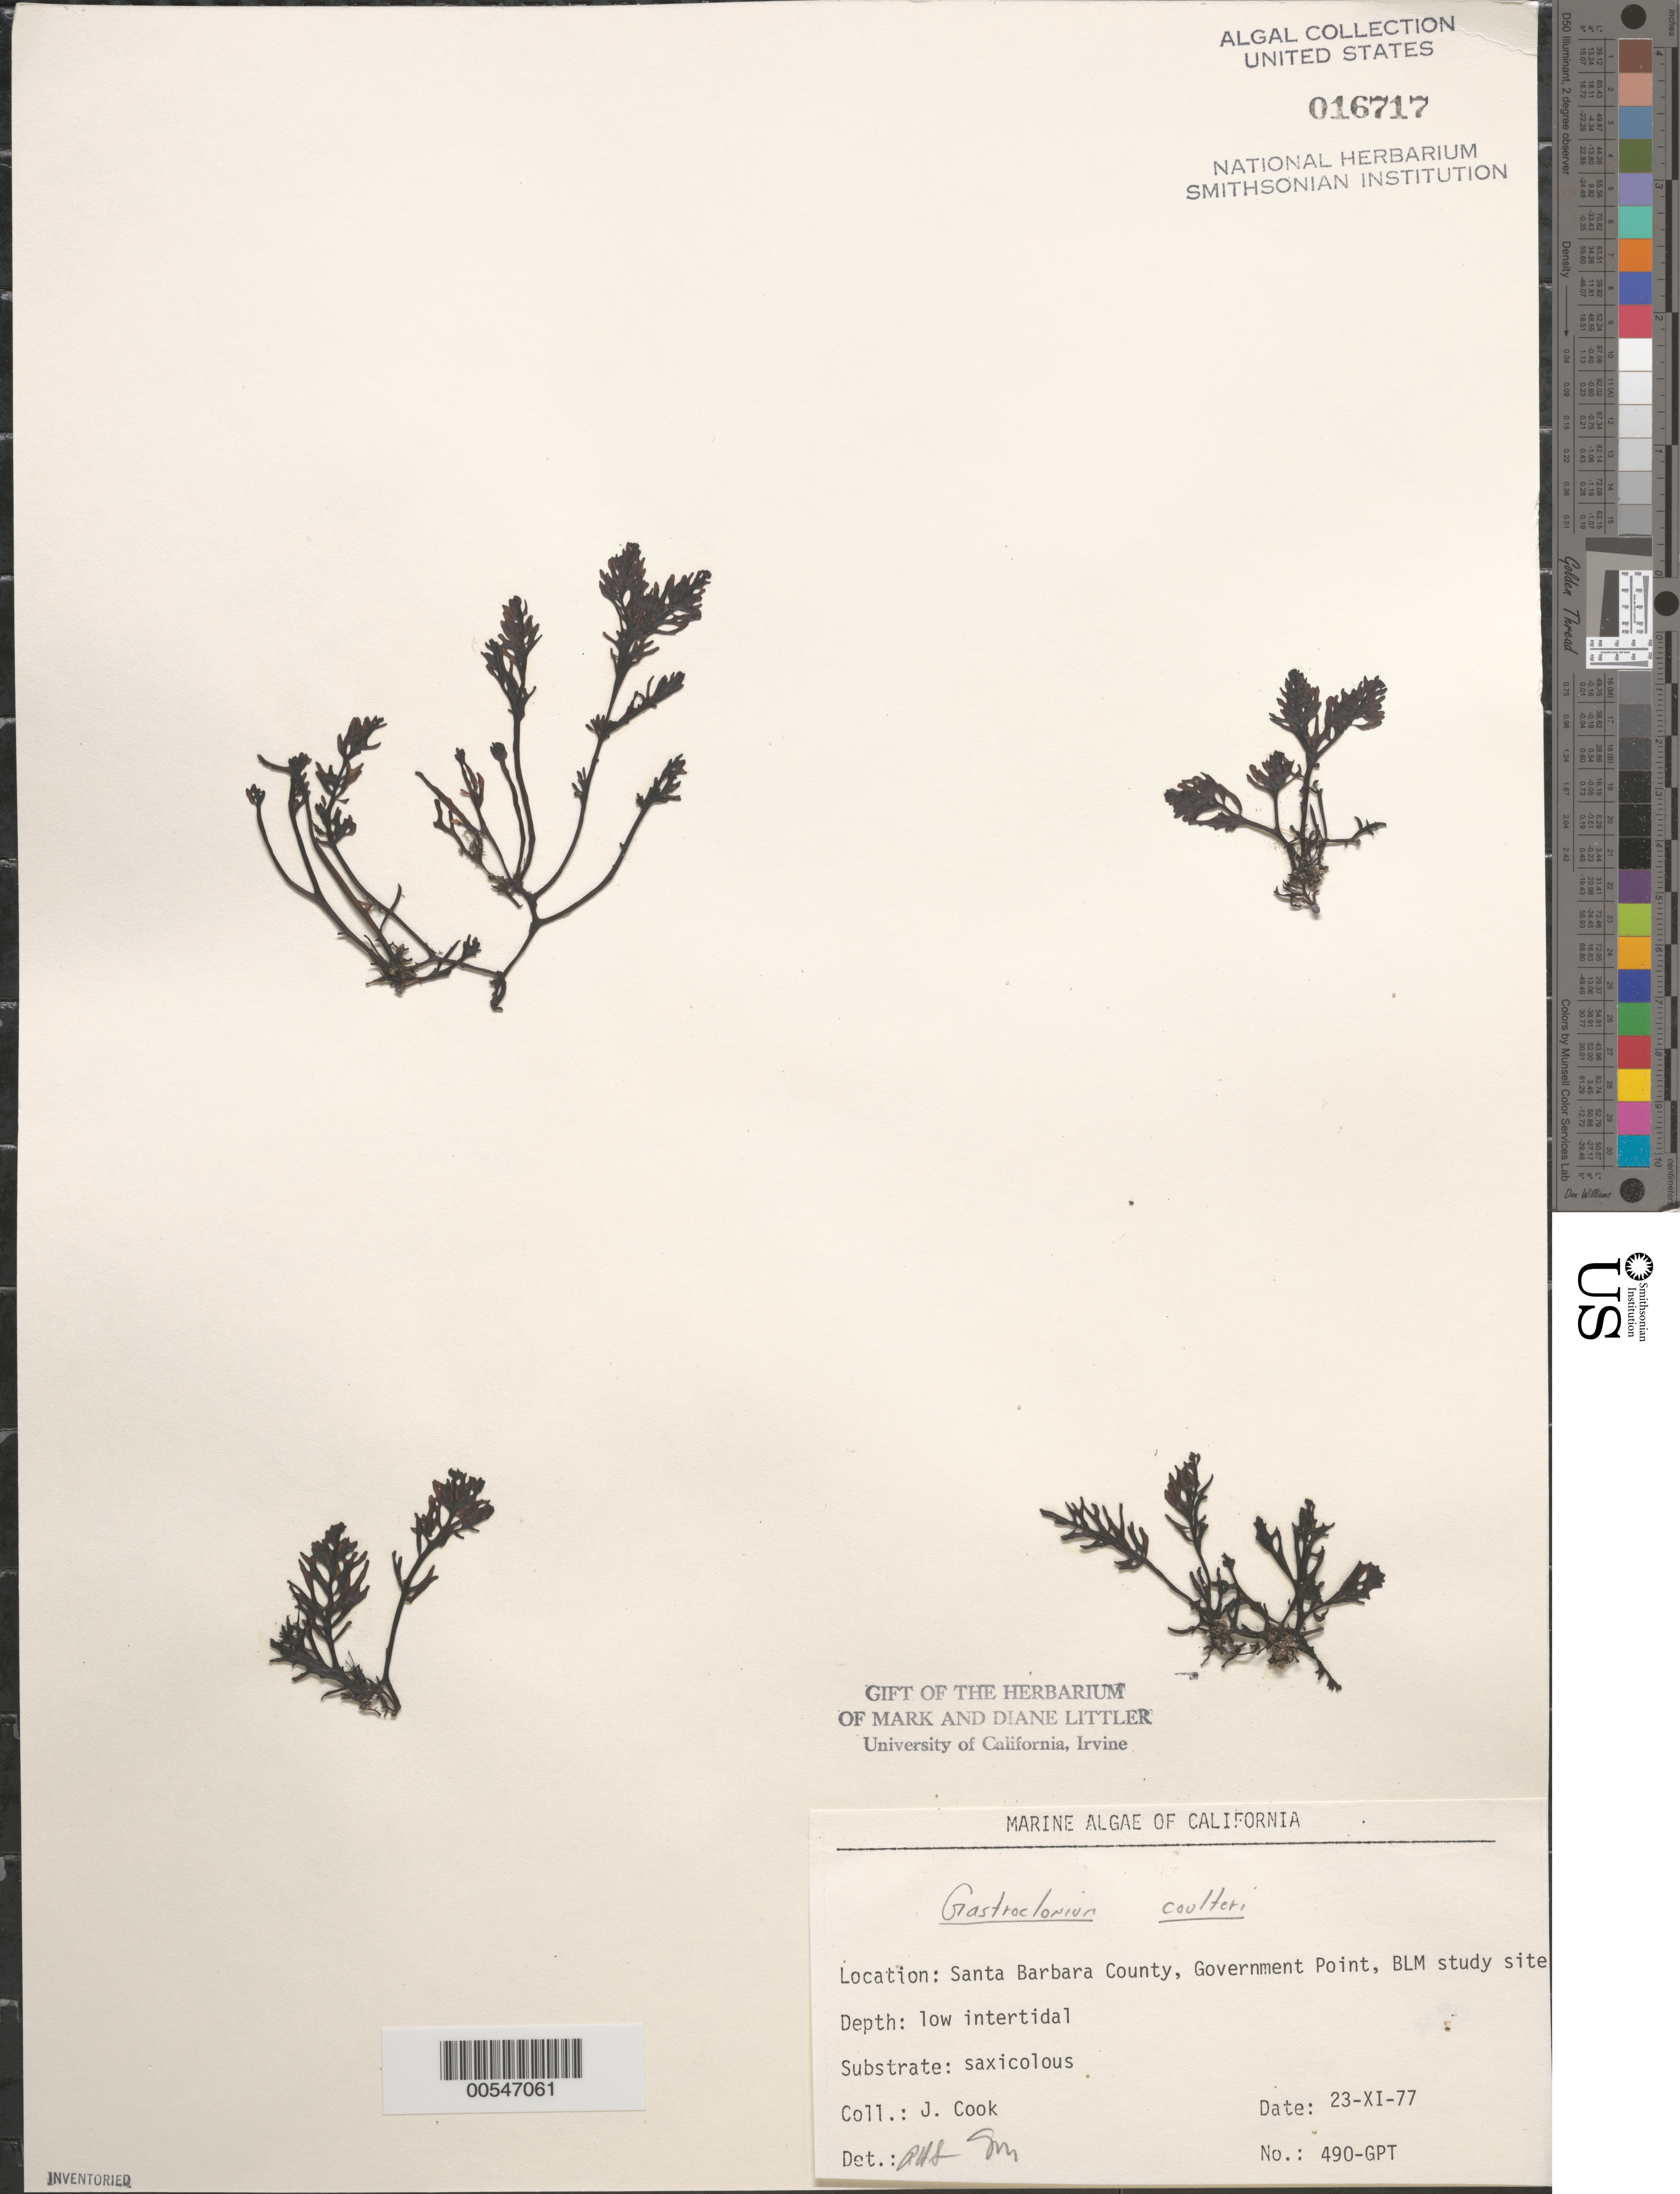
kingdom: Plantae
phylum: Rhodophyta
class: Florideophyceae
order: Rhodymeniales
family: Champiaceae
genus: Neogastroclonium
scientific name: Neogastroclonium subarticulatum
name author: (Turner) L. Le Gall et al.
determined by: Algae name updating Project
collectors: J. Cook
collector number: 490-gpt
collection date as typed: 23 Nov 1977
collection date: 1977-11-23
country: United States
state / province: California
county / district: Santa Barbara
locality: Government Point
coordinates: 34 26'31"N, 120 24'06"W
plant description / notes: BLM-SOCALBIGHT Rocky Intertidal Survey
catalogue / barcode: US 16717